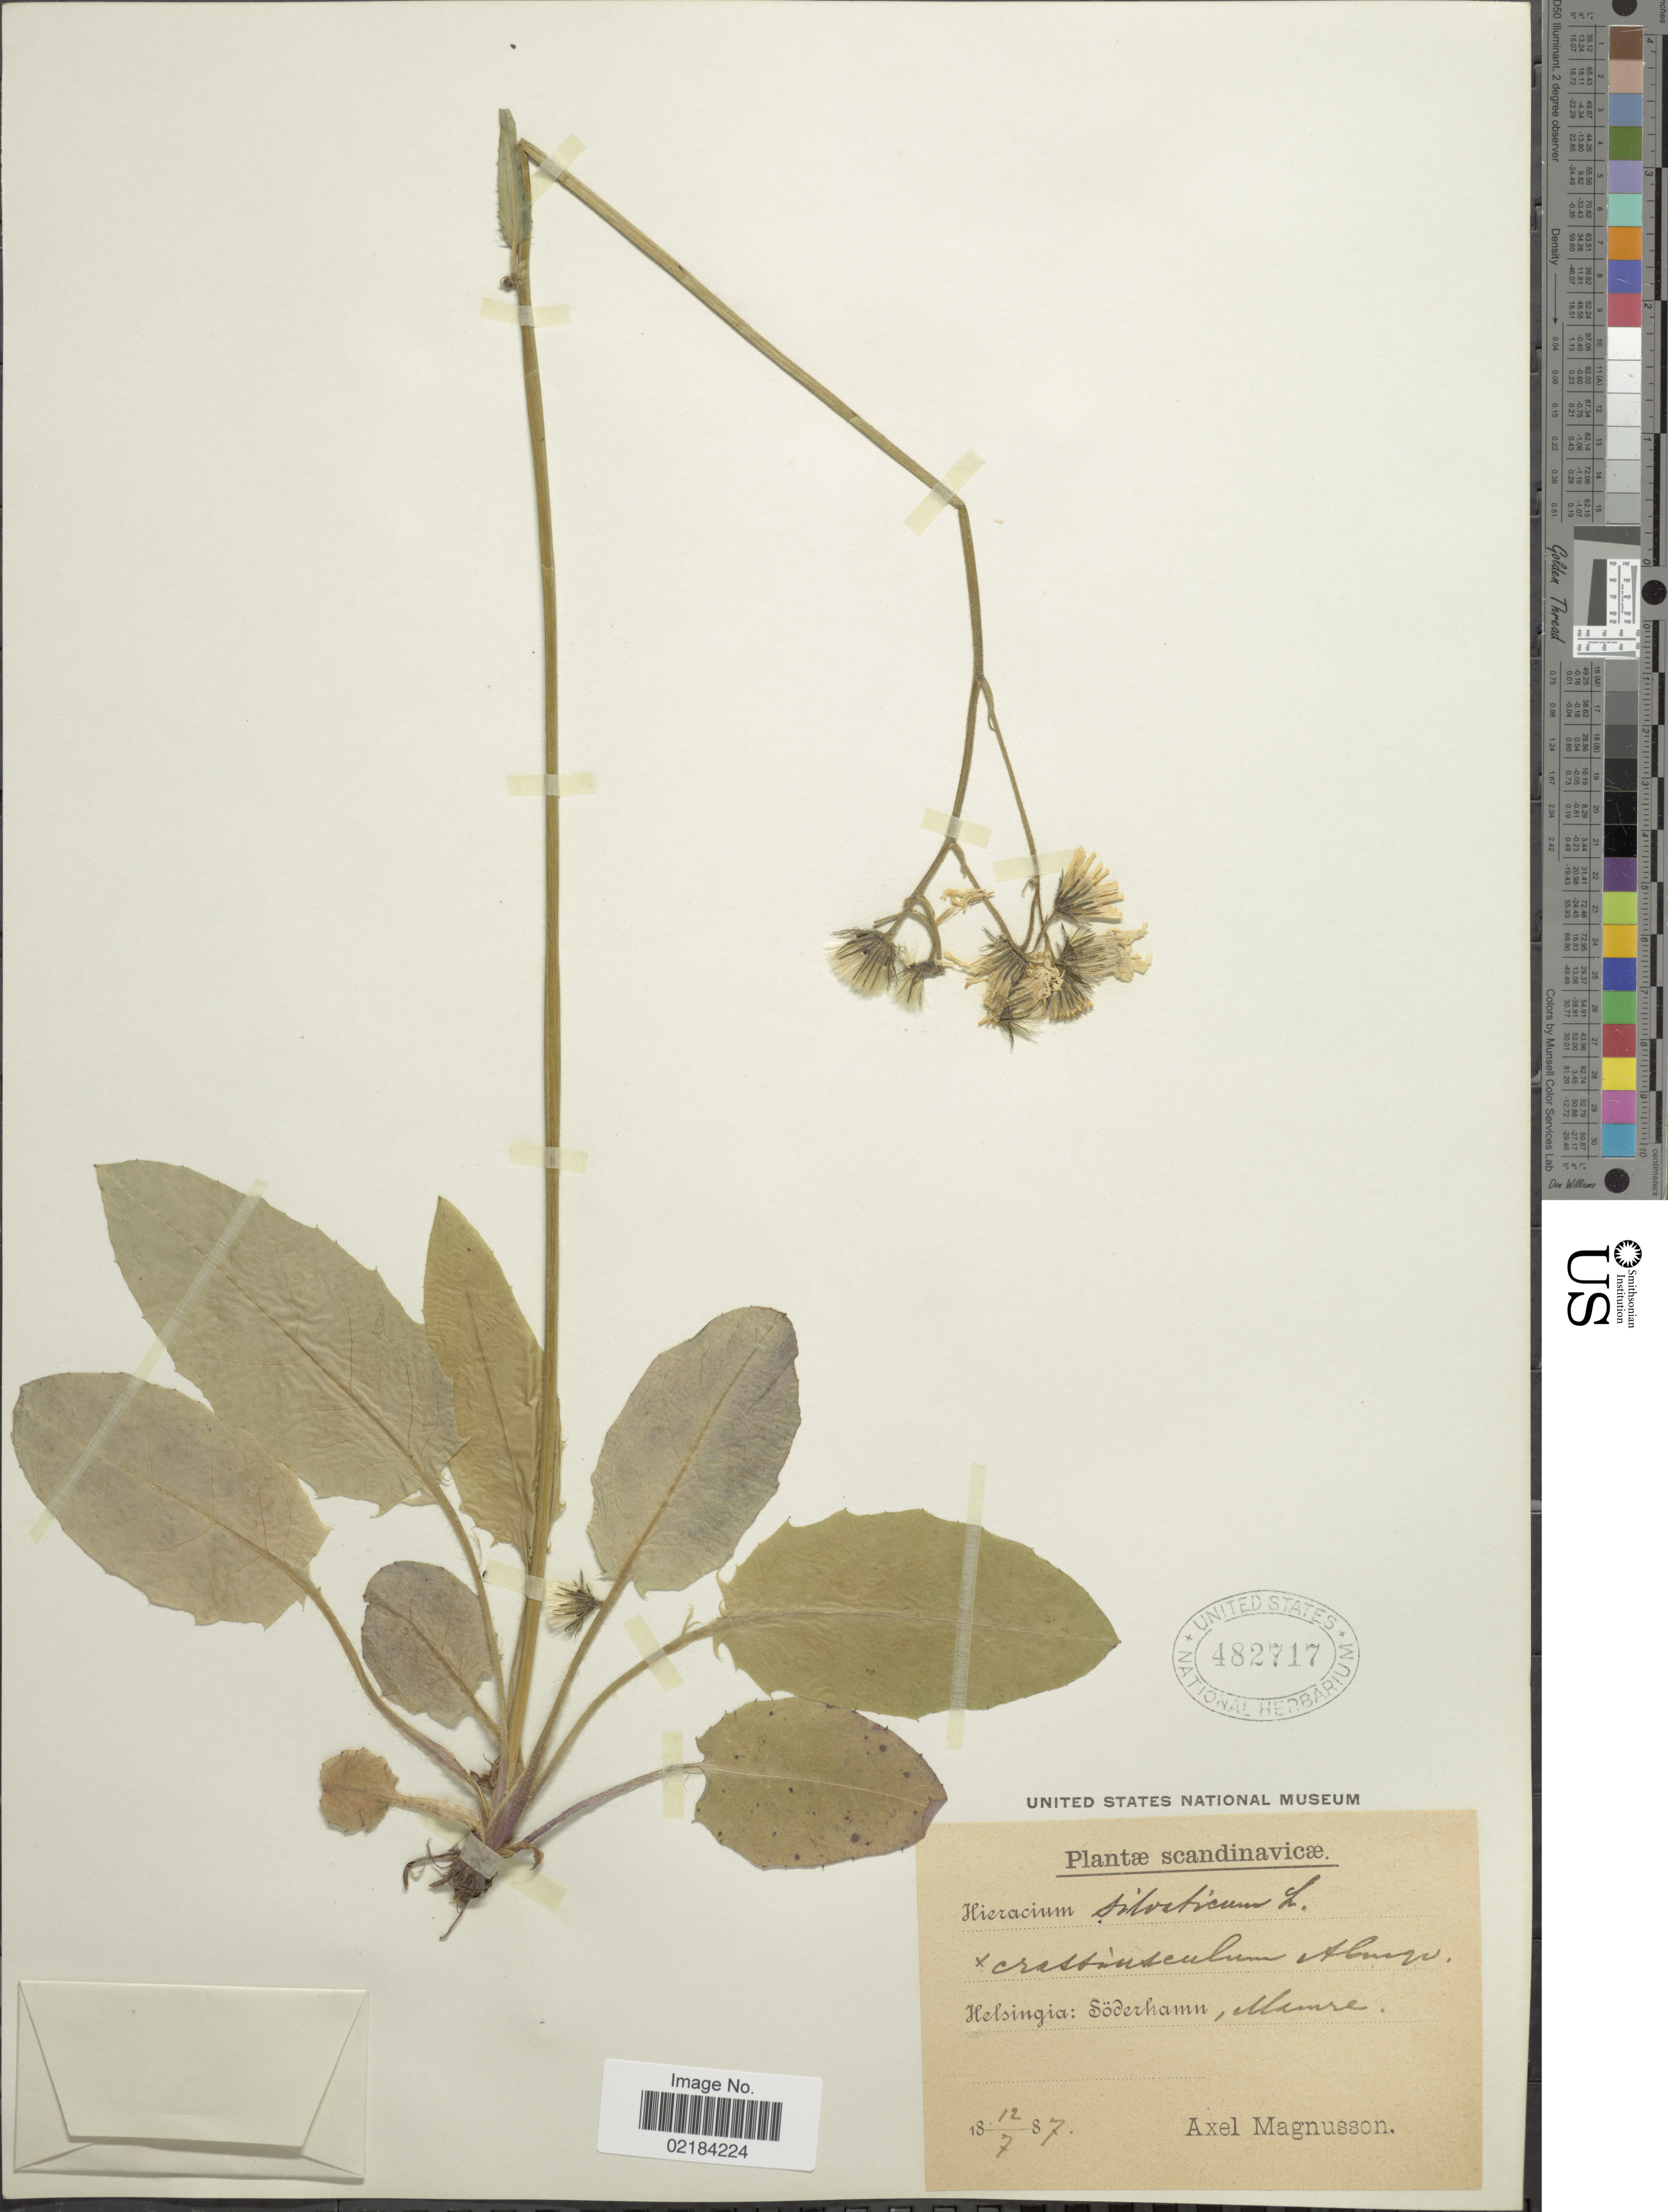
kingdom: Plantae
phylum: Tracheophyta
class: Magnoliopsida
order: Asterales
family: Asteraceae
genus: Hieracium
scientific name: Hieracium sylvaticum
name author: (L.) Gouan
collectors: A. Magnusson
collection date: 1887-07-12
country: Finland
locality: Scandinavicæ, Helsingia: Söderhamn, [illegible text]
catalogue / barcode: US 482717